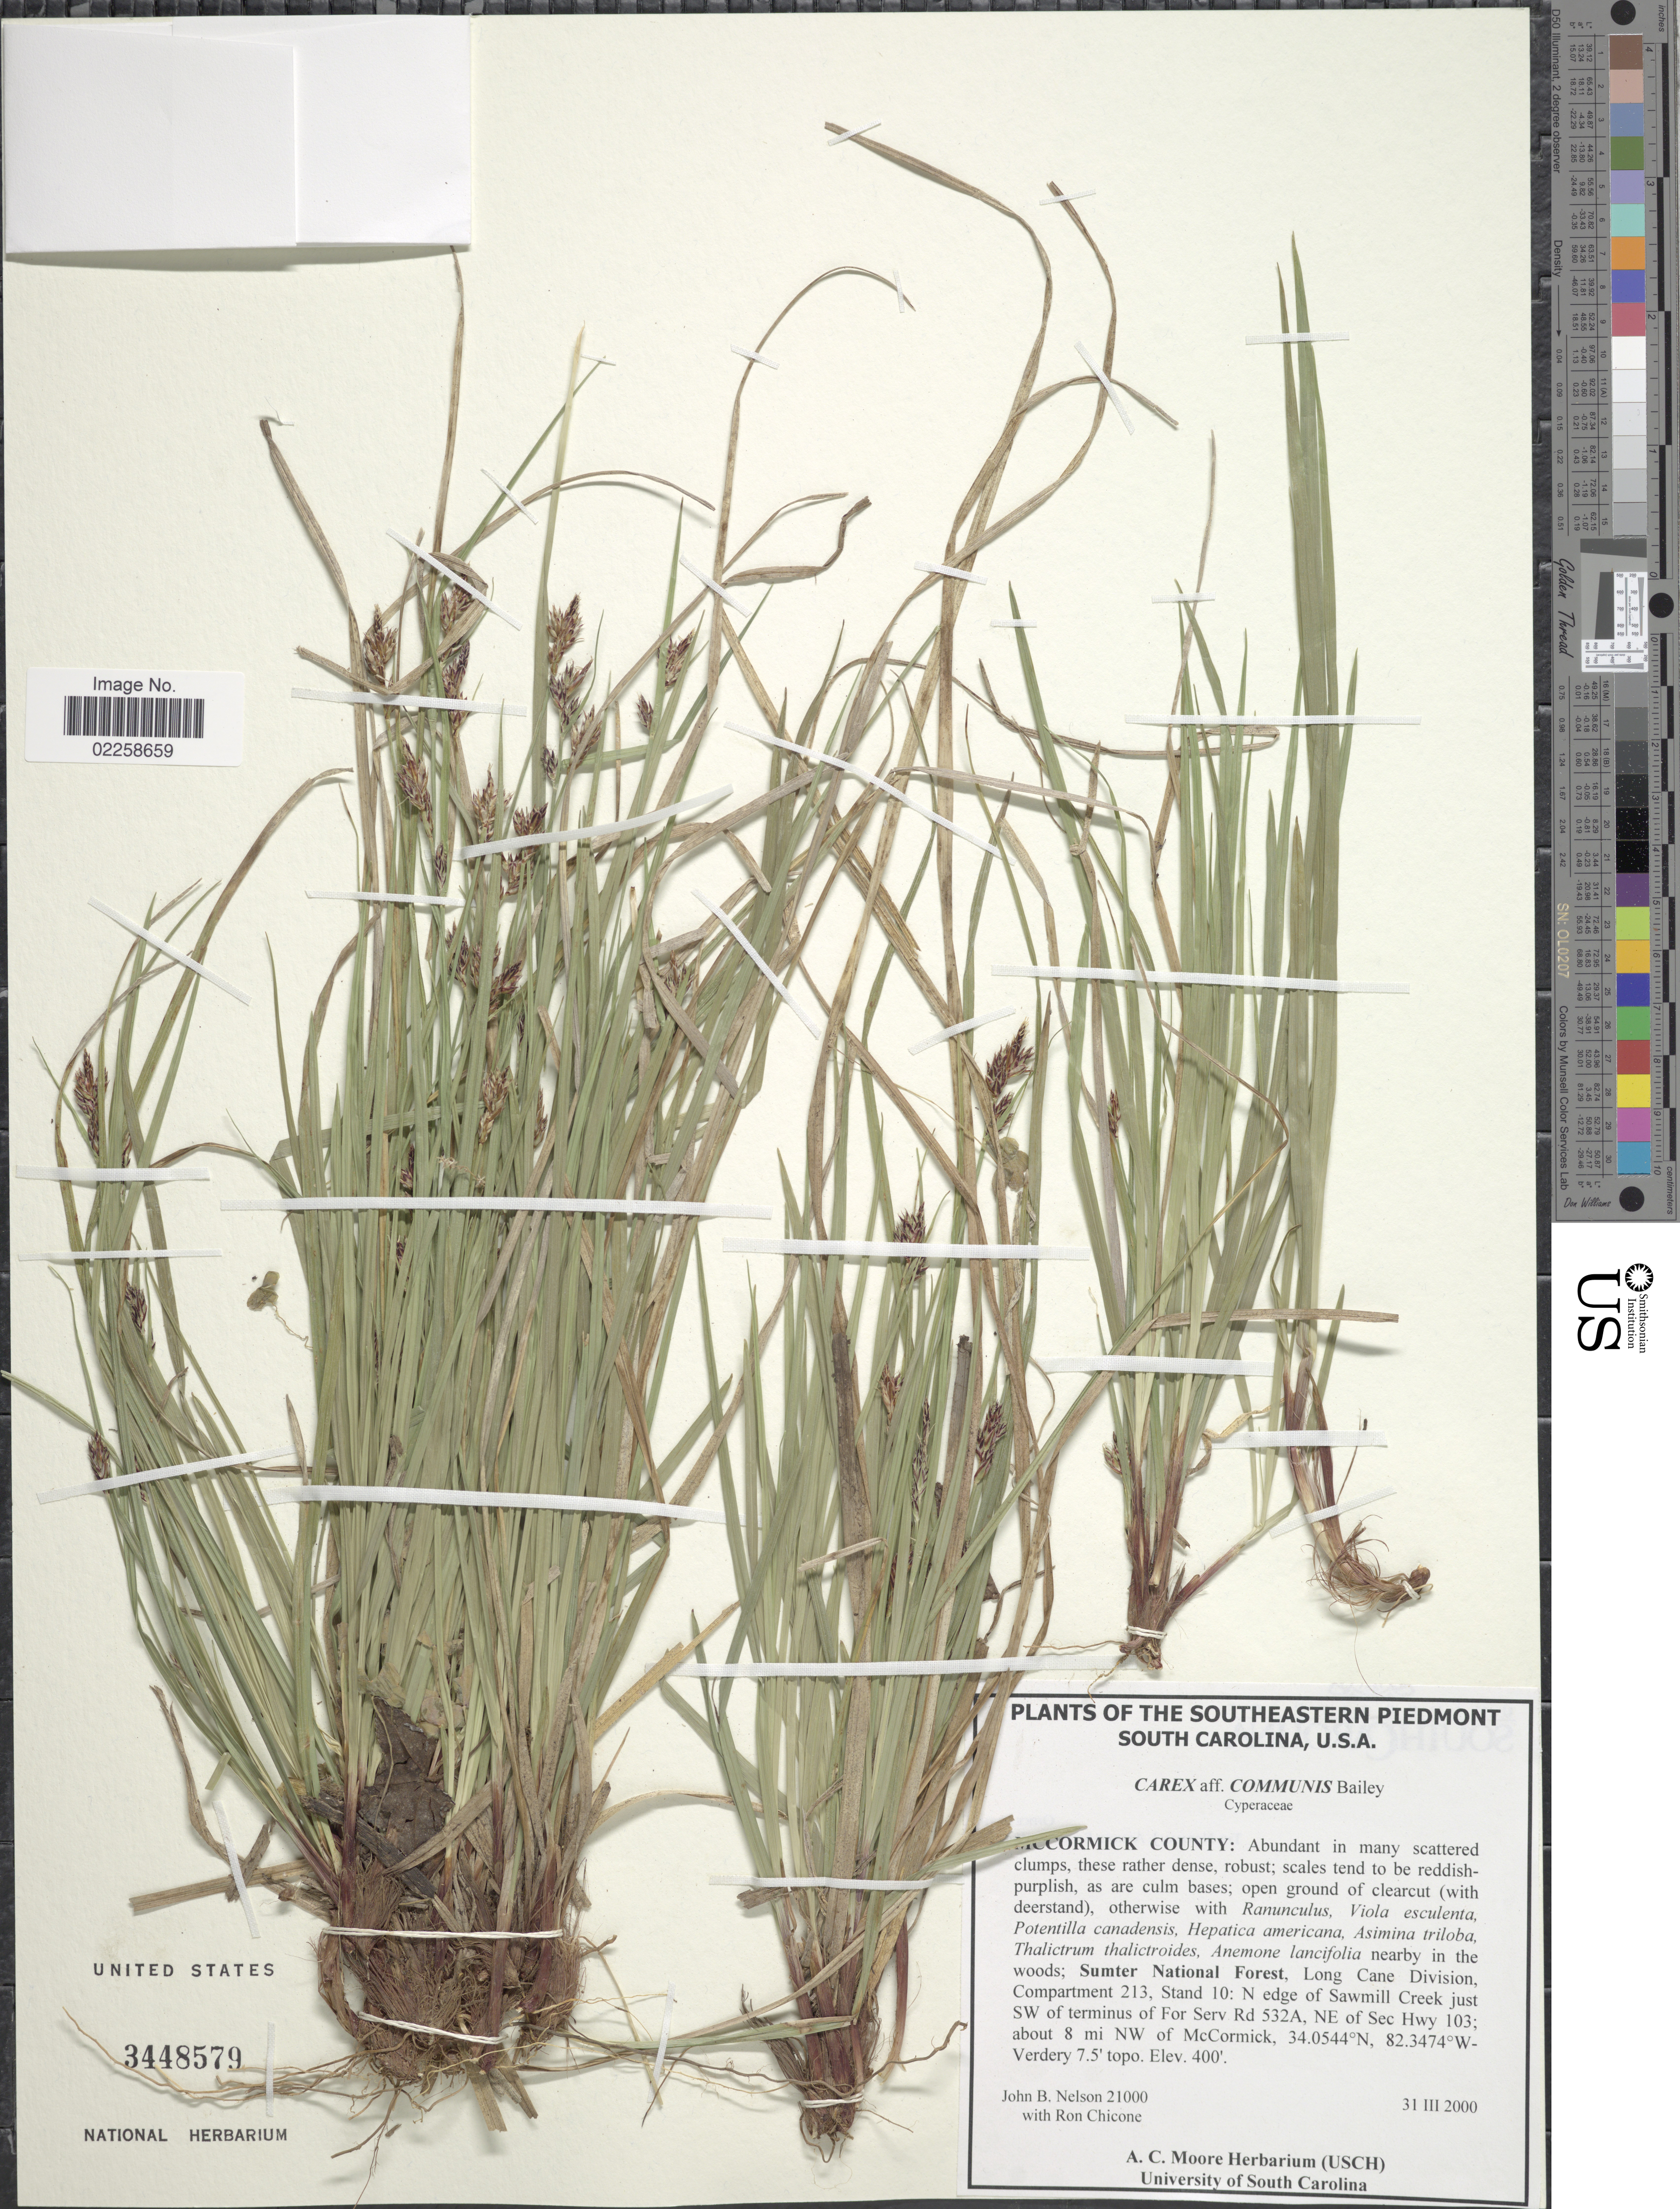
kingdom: Plantae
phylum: Tracheophyta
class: Liliopsida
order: Poales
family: Cyperaceae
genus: Carex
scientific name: Carex communis var. communis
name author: L.H. Bailey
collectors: J. B. Nelson & R. Chicone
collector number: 21000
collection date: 2000-03-31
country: United States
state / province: South Carolina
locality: McCormick County: Sumter National Forest, Long Cane Division, Compartment 213, Stand 10: N edge of Sawmill Creek just SW of terminus of For Serv Rd. 532A, NE of Sec. Hwy 103 about 8 mi. NW of McCormick, The Southeastern Piedmont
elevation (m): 122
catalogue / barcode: US 3448579